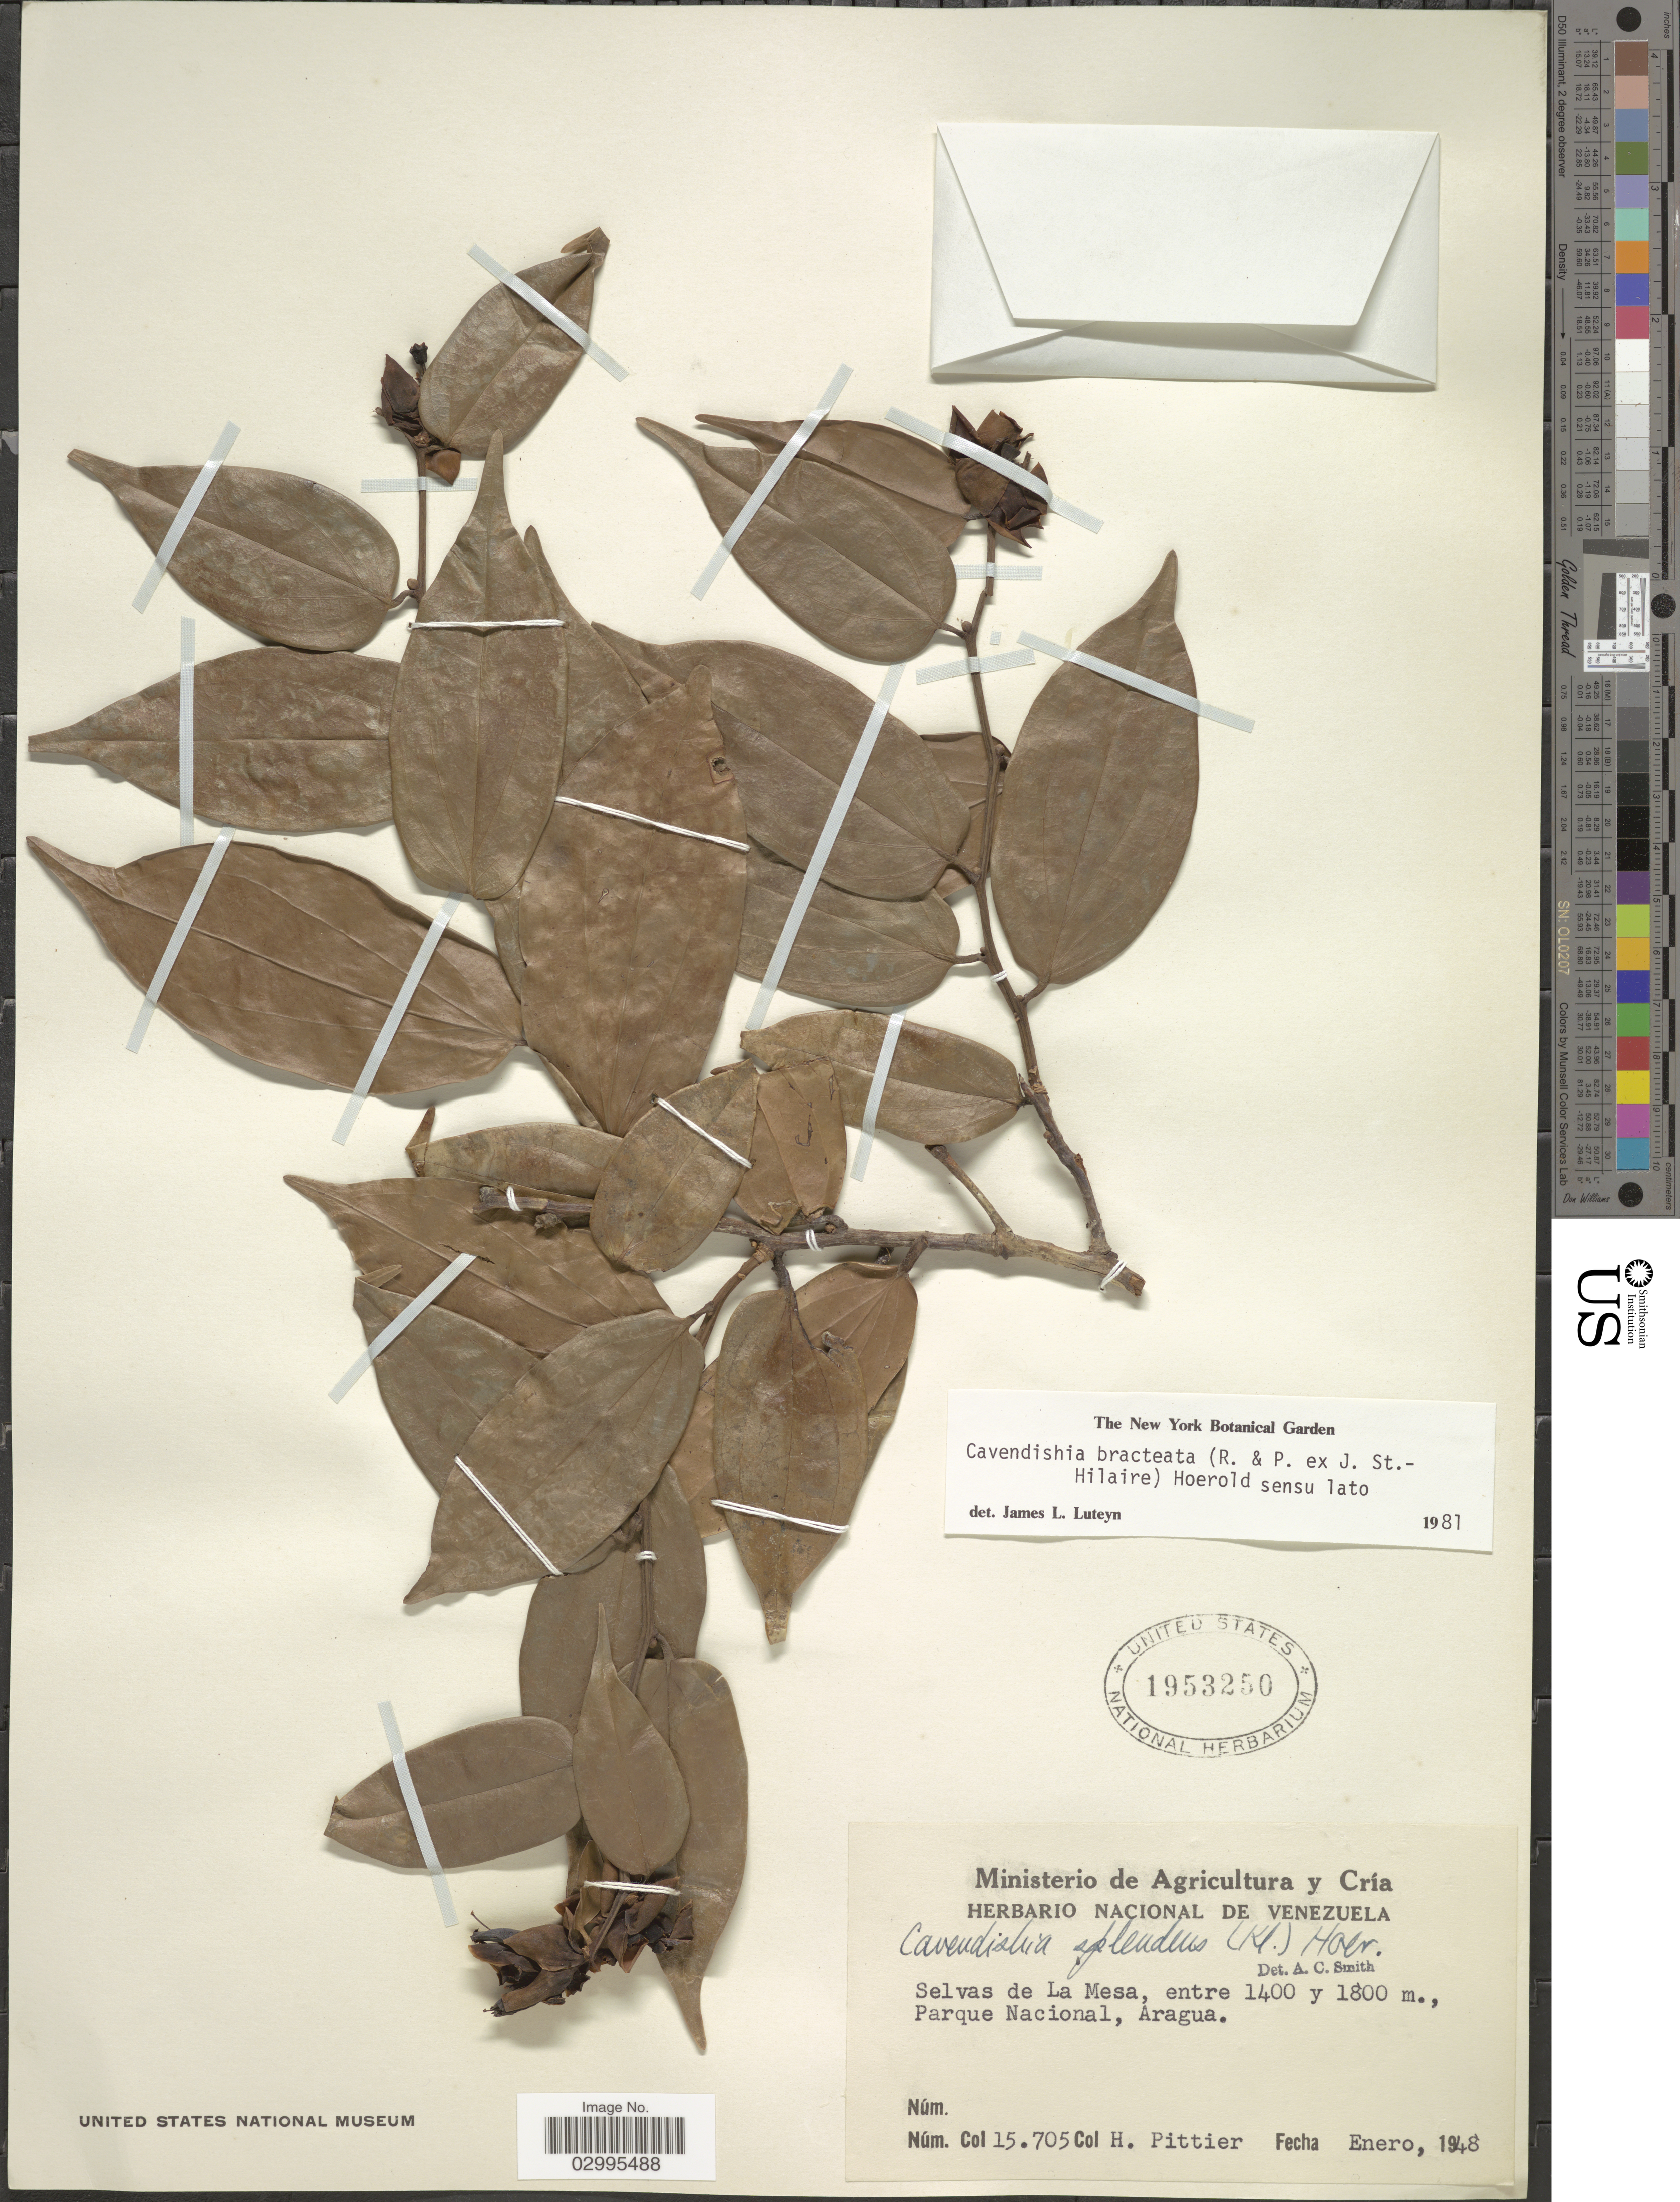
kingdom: Plantae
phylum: Tracheophyta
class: Magnoliopsida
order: Ericales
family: Ericaceae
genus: Cavendishia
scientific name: Cavendishia bracteata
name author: (Ruiz & Pav. ex J. St.-Hil.) Hoerold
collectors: H. F. Pittier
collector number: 15705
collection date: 1948-01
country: Venezuela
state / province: Aragua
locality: Selvas de La Mesa. Parque Nacional.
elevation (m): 1400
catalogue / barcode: US 1953250